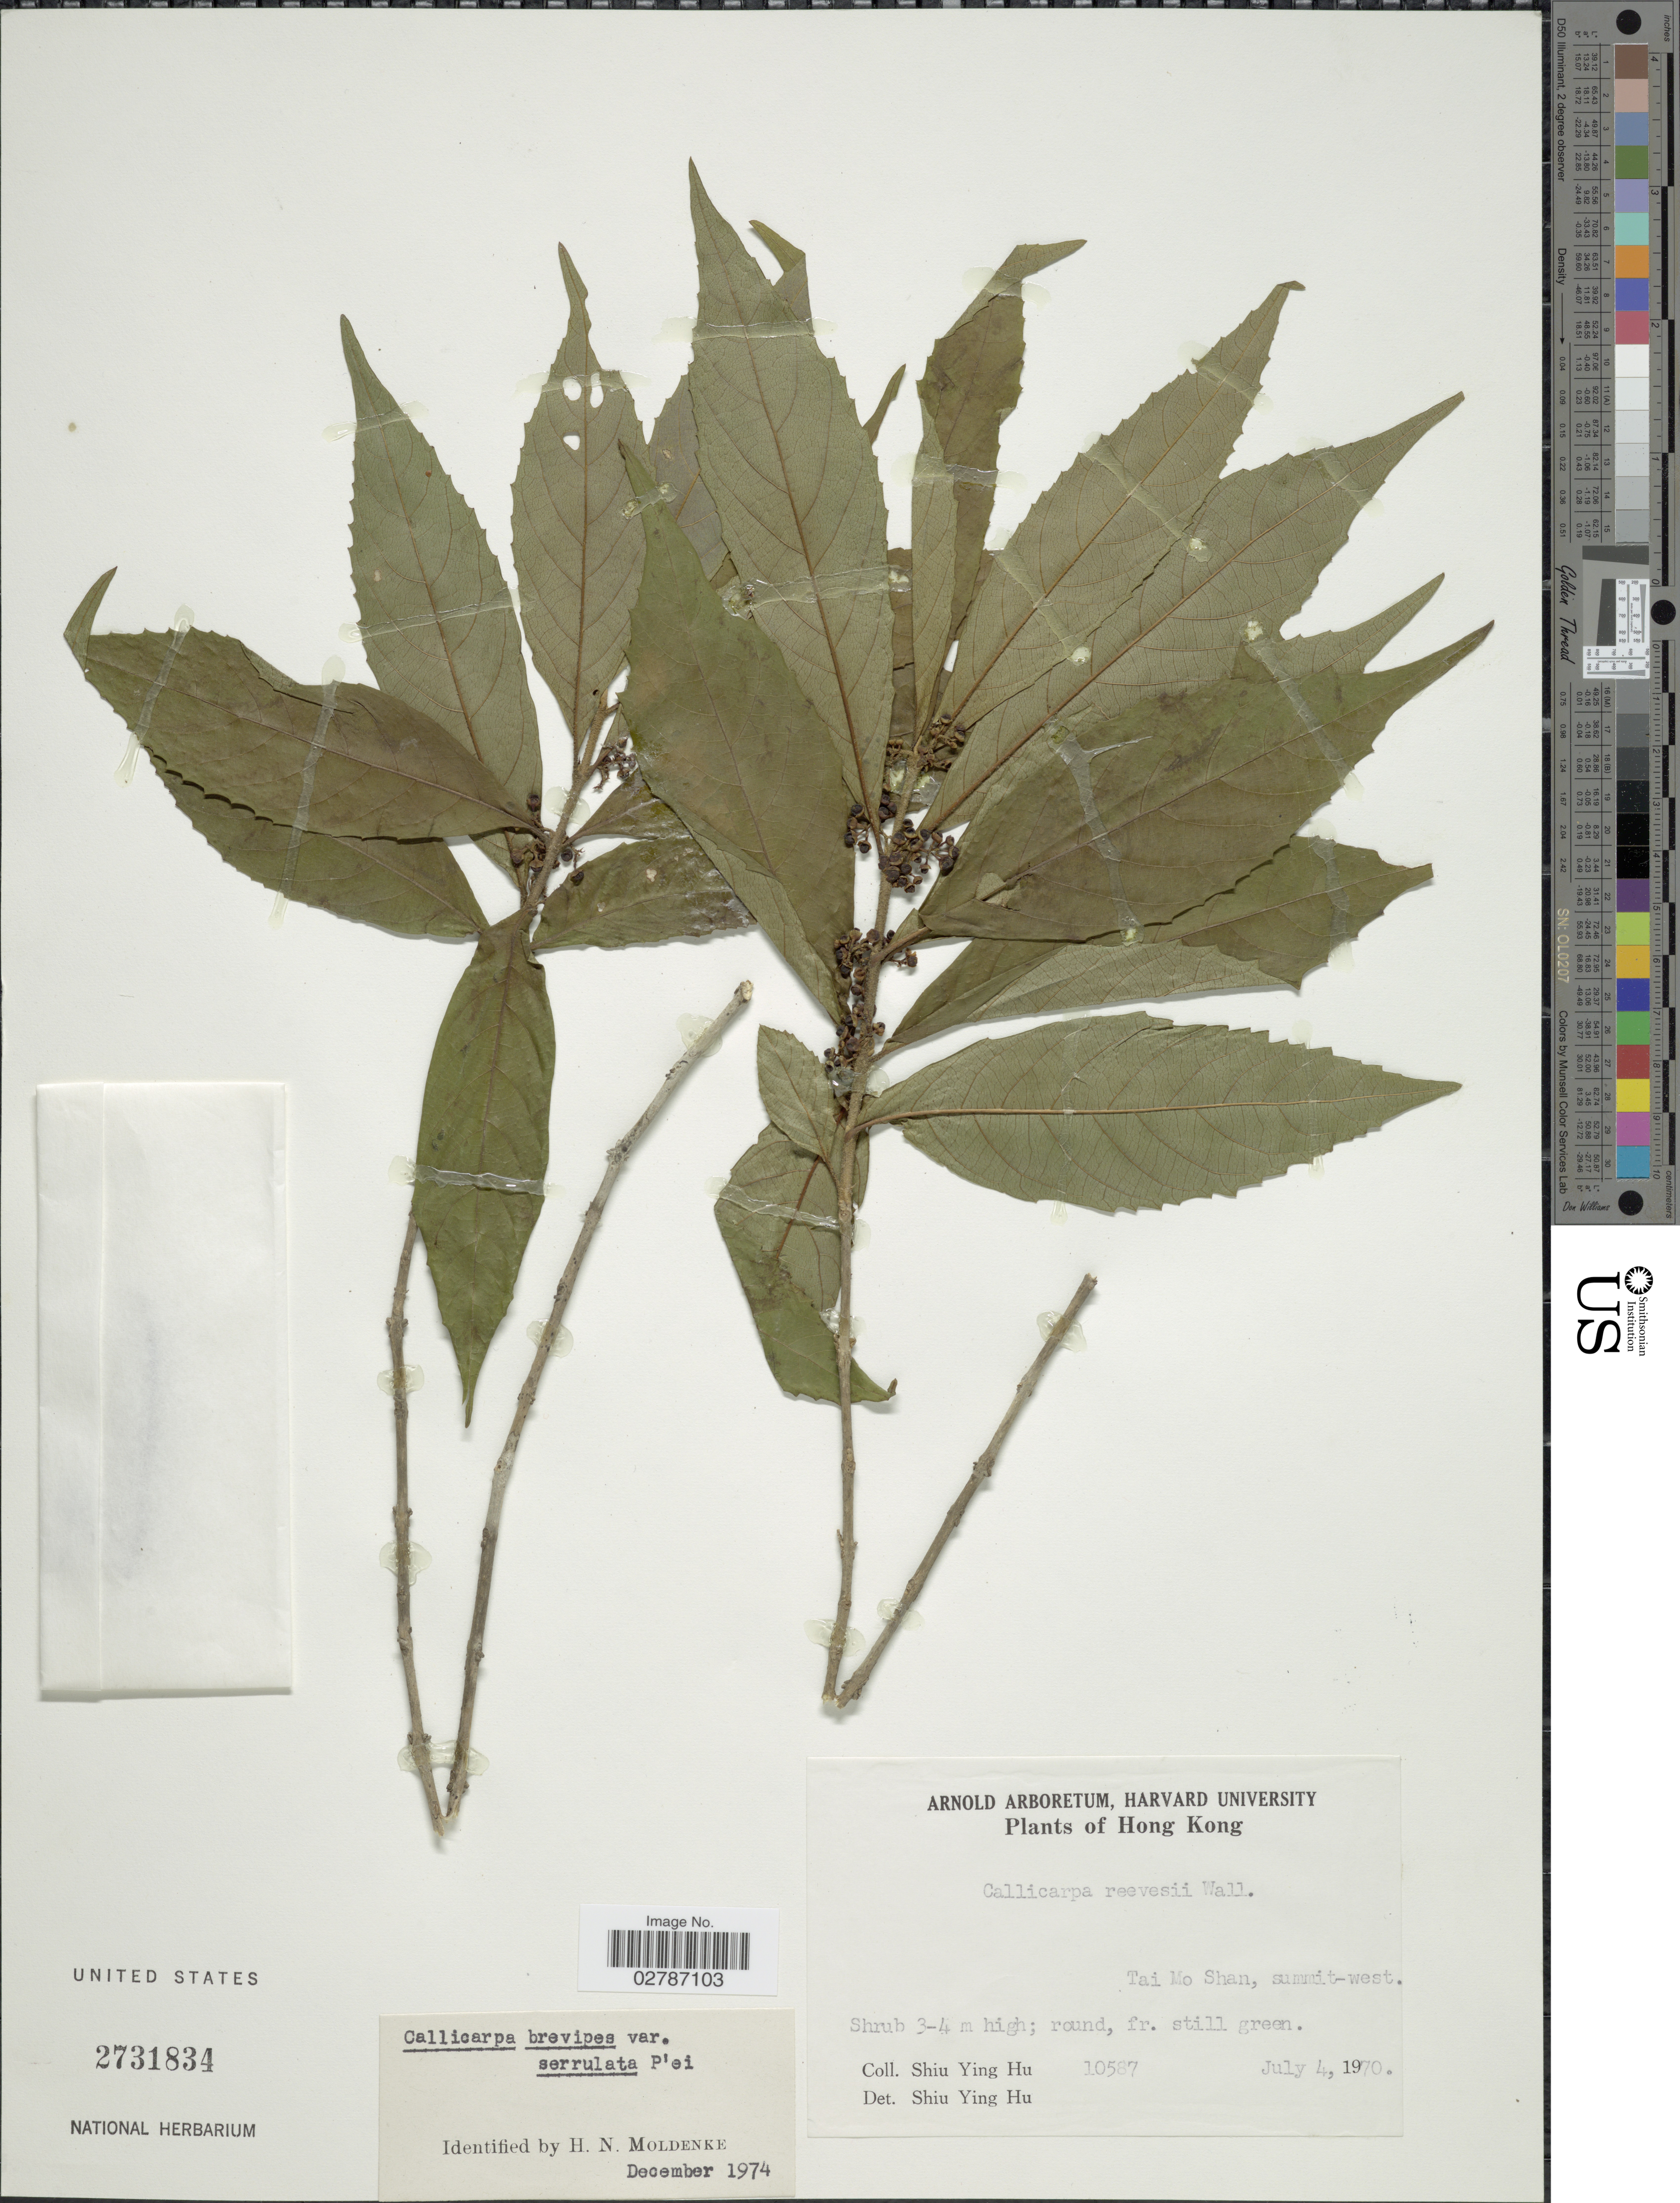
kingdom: Plantae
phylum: Tracheophyta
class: Magnoliopsida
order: Lamiales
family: Lamiaceae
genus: Callicarpa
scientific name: Callicarpa brevipes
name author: (Benth.) Hance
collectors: S. Y. Hu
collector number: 10587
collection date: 1970-07-04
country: China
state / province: Hong Kong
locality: Tai Mo Shan, summit-west.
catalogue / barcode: US 2731834